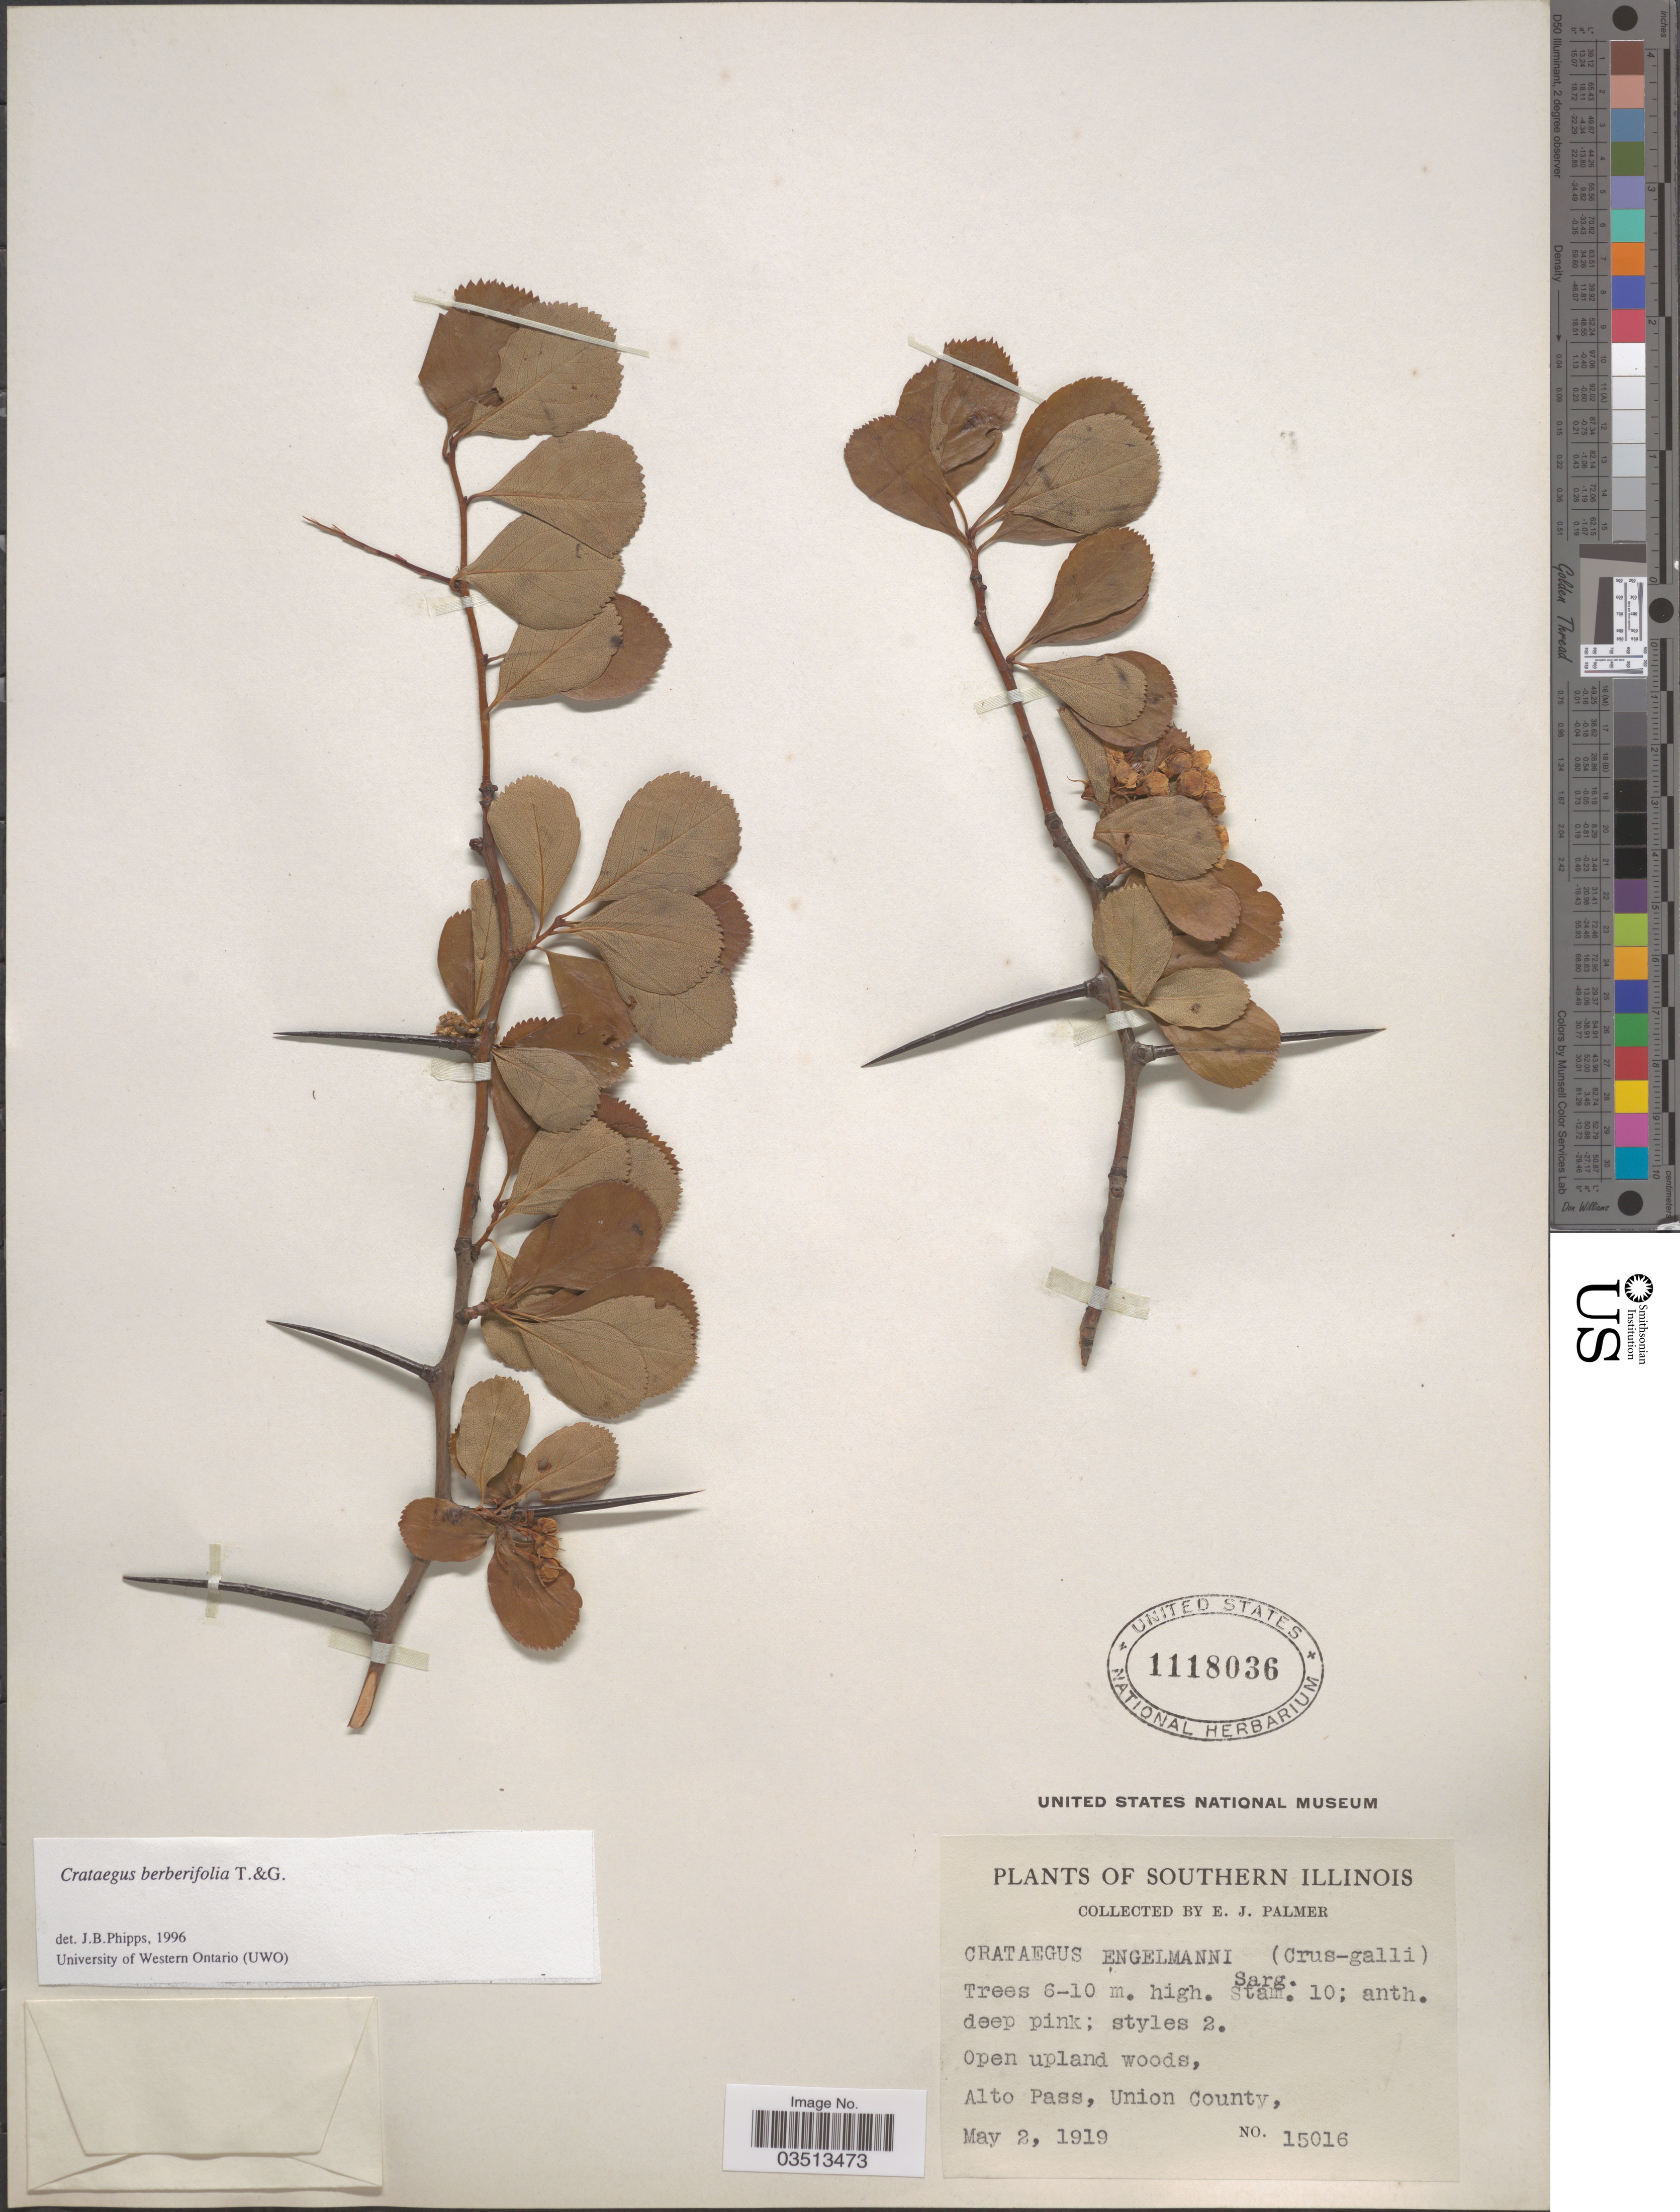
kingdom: Plantae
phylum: Tracheophyta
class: Magnoliopsida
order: Rosales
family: Rosaceae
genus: Crataegus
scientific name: Crataegus berberifolia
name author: Torr. & A. Gray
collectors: E. J. Palmer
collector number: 15016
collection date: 1919-05-02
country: United States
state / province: Illinois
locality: Southern Illinois. Open upland woods, Alto Pass, Union County.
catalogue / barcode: US 1118036